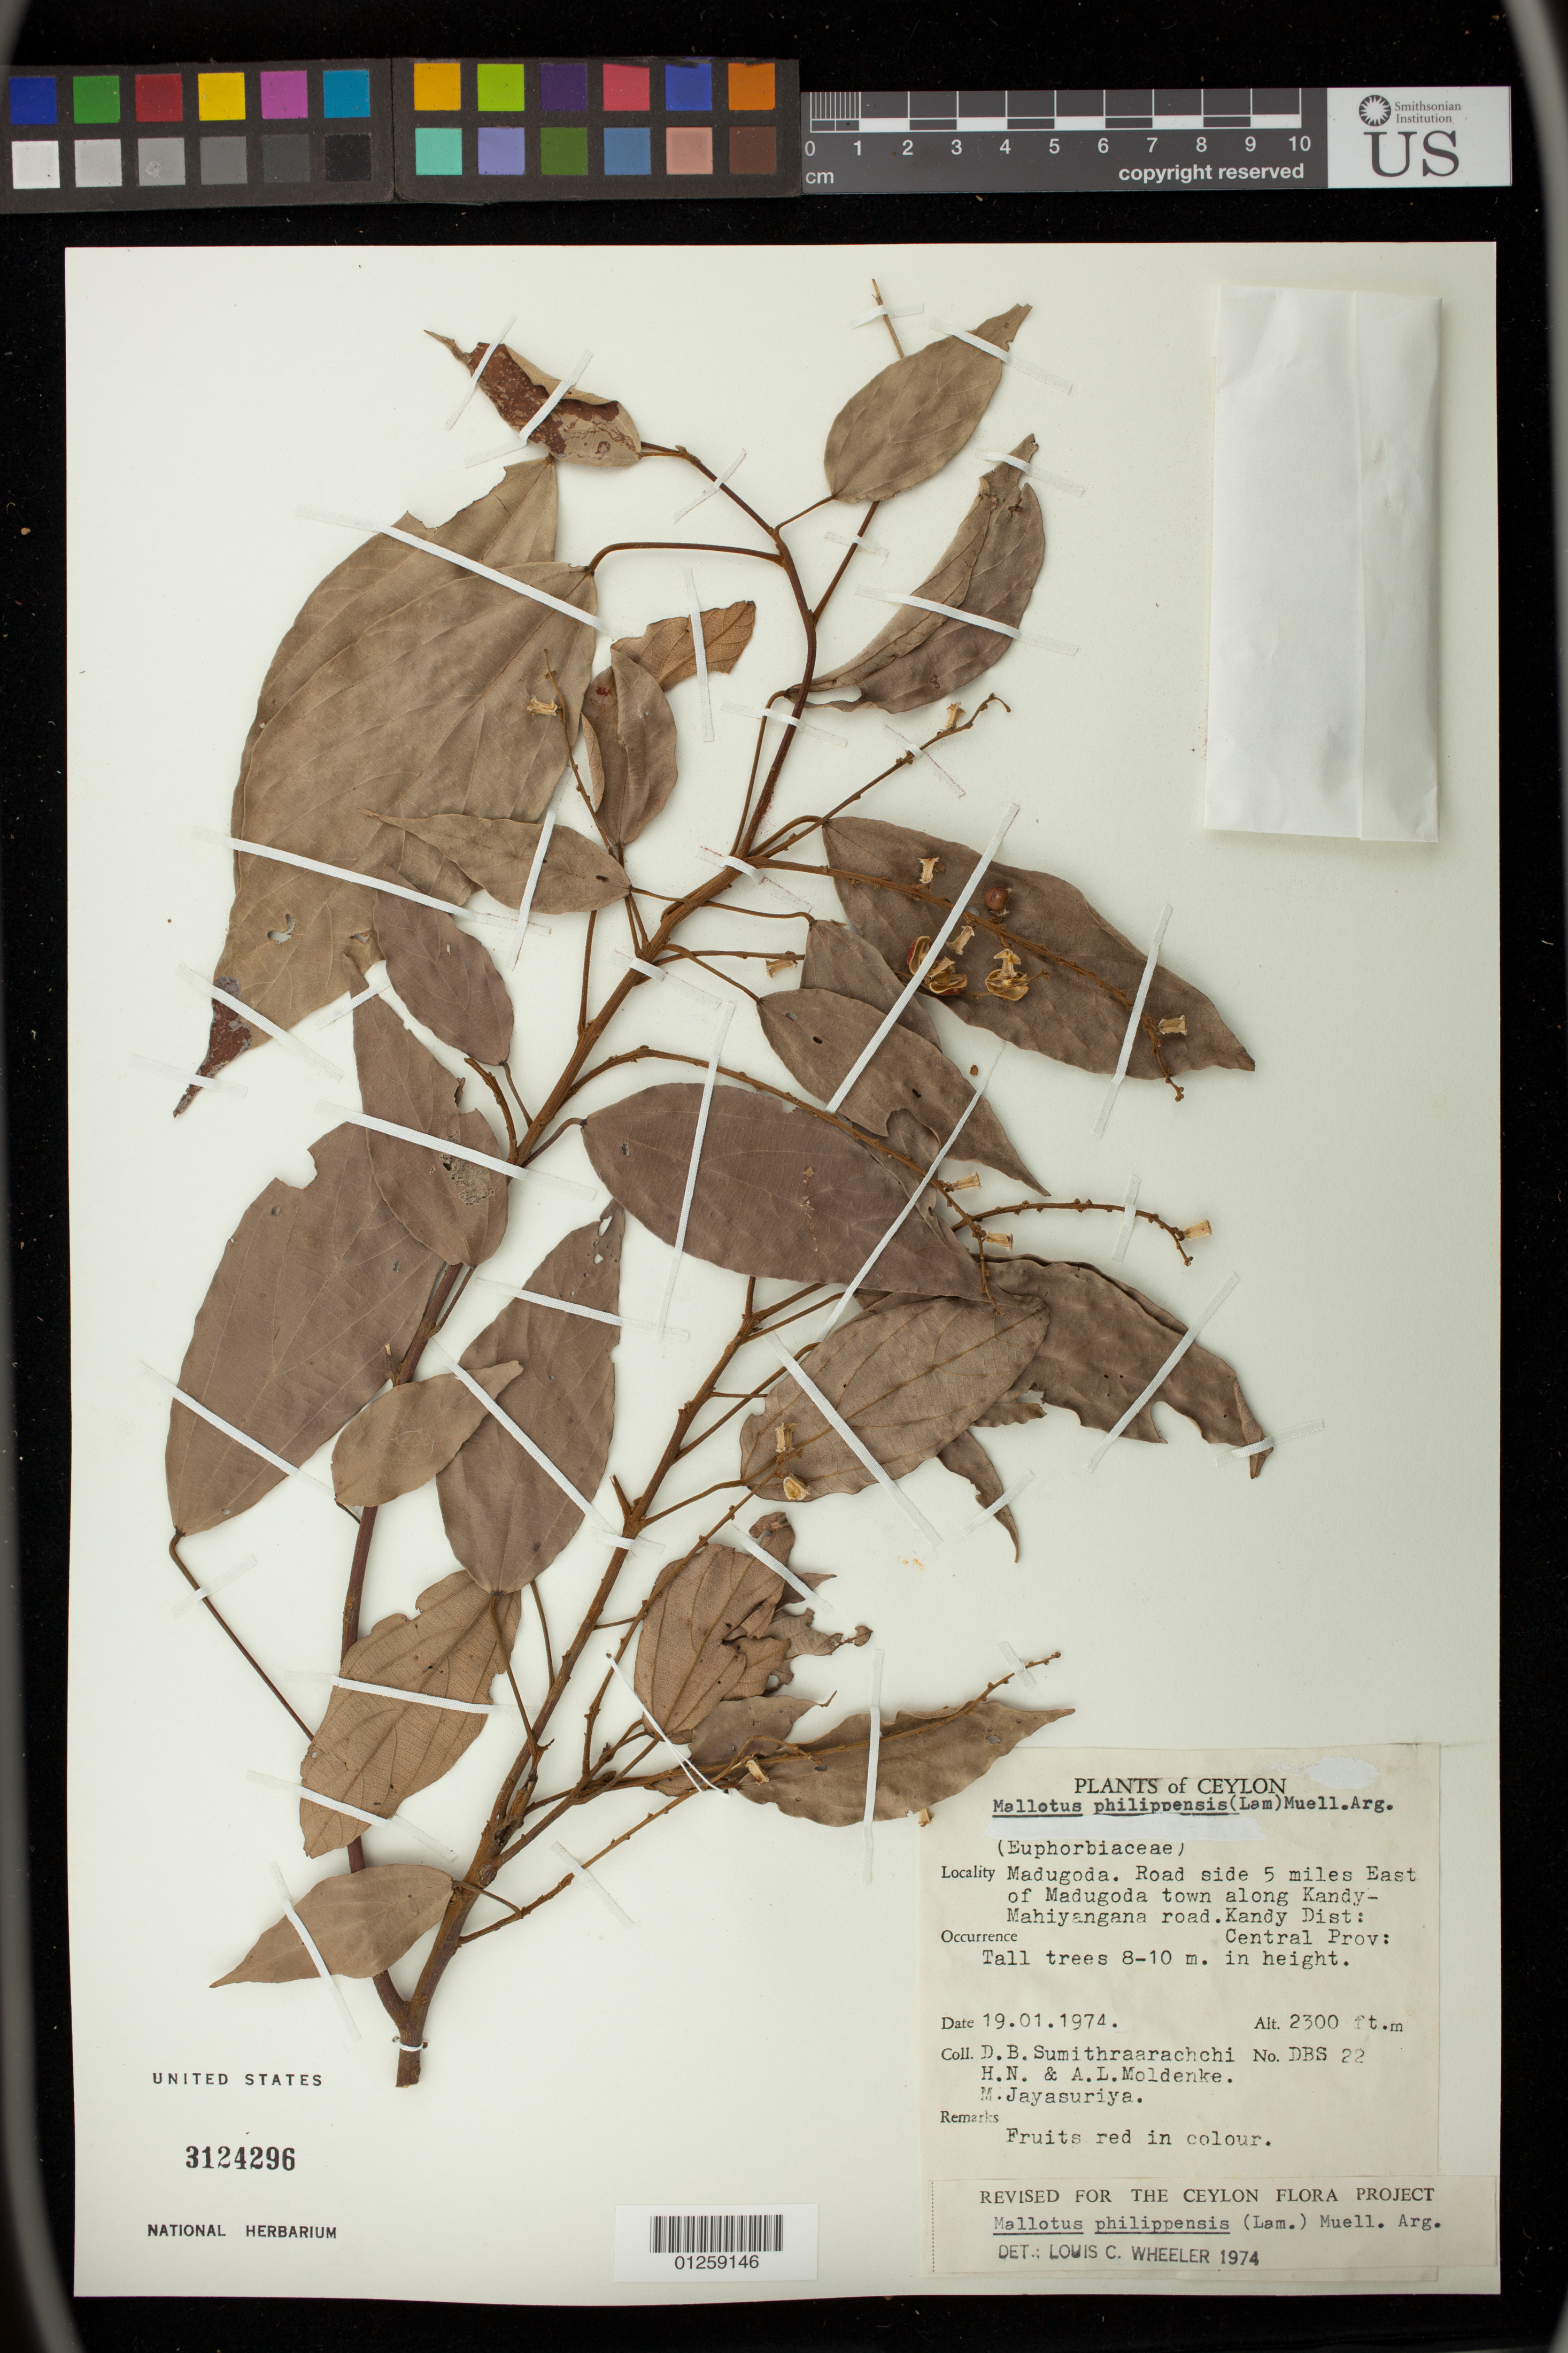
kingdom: Plantae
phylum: Tracheophyta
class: Magnoliopsida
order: Malpighiales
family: Euphorbiaceae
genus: Mallotus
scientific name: Mallotus philippensis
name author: (Lam.) Müll. Arg.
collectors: D. B. Sumithraarachchi, A. L. Moldenke, H. N. Moldenke & M. Jayasuria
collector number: DBS 22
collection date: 1974-01-19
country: Sri Lanka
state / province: Central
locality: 5 miles East of Madugoda town along Kandy-Mahiyangana road. Kandy Dist.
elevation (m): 701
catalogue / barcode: US 3124296